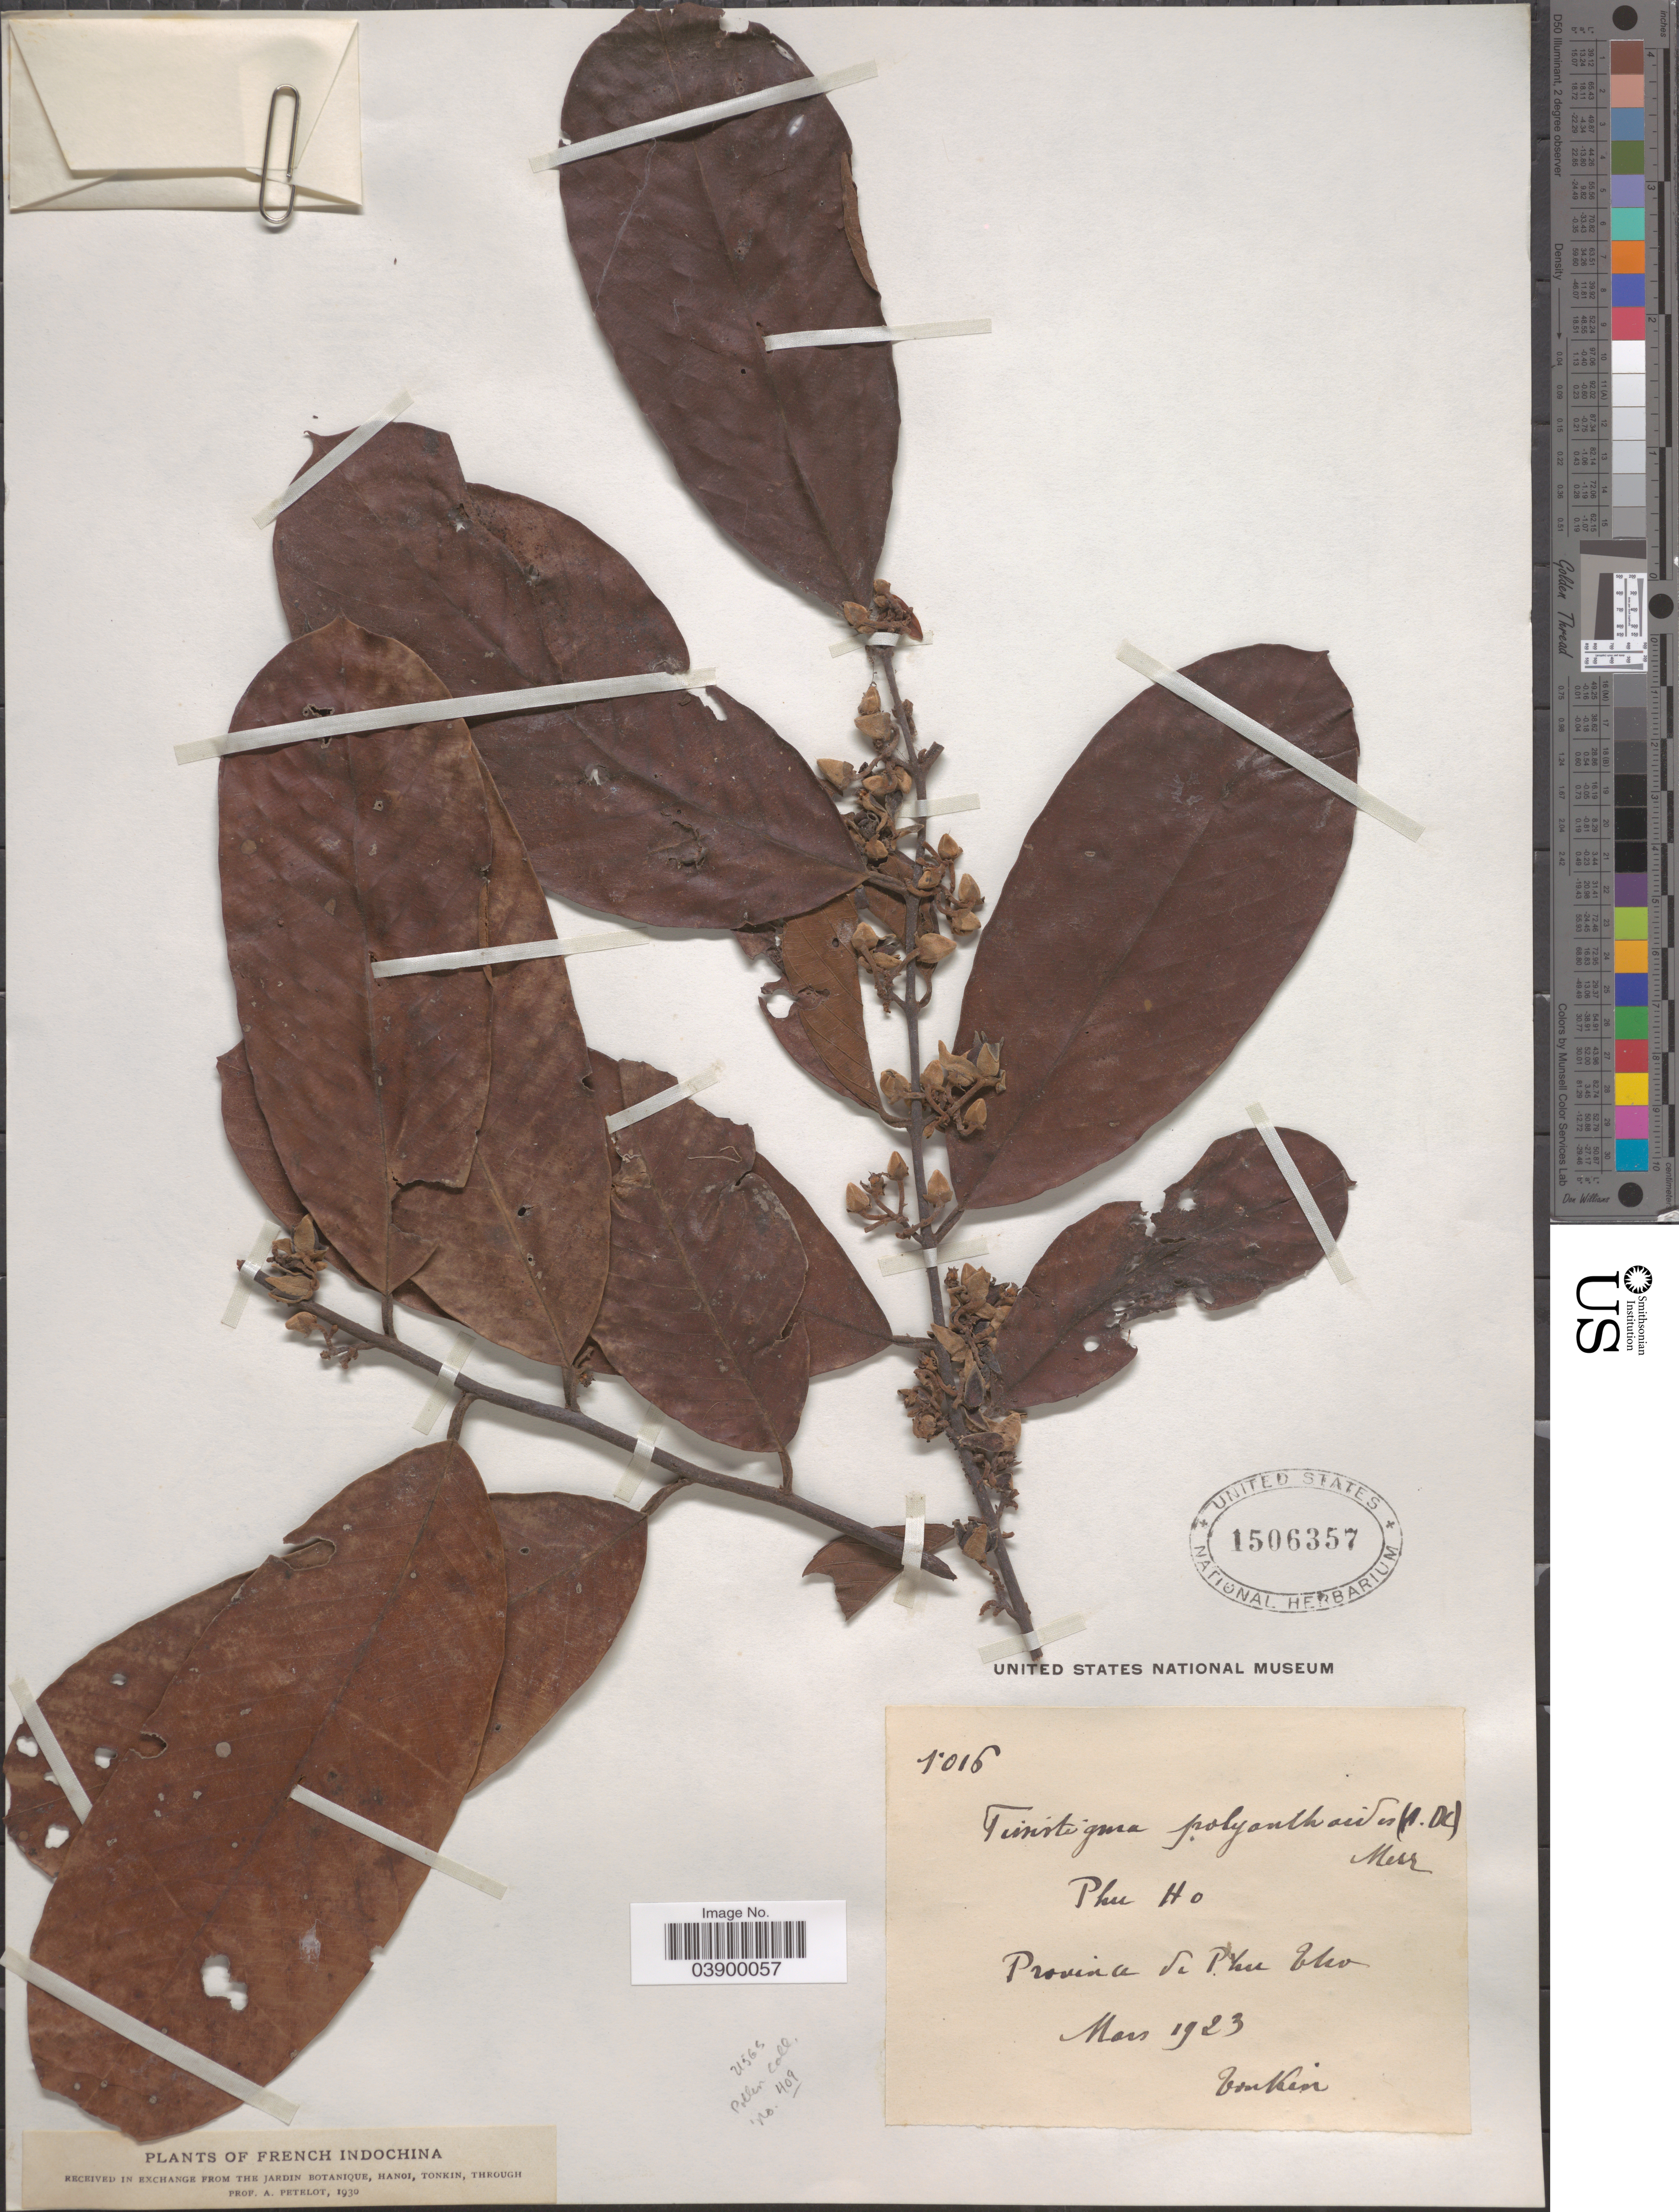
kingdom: Plantae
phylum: Tracheophyta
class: Magnoliopsida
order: Magnoliales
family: Annonaceae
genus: Fissistigma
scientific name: Fissistigma polyanthoides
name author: (DC.) Merr.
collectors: P. A. Pételot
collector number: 1016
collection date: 1923-03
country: Vietnam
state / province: Phu Tho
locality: French Indochina. Phu Ho.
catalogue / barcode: US 1506357